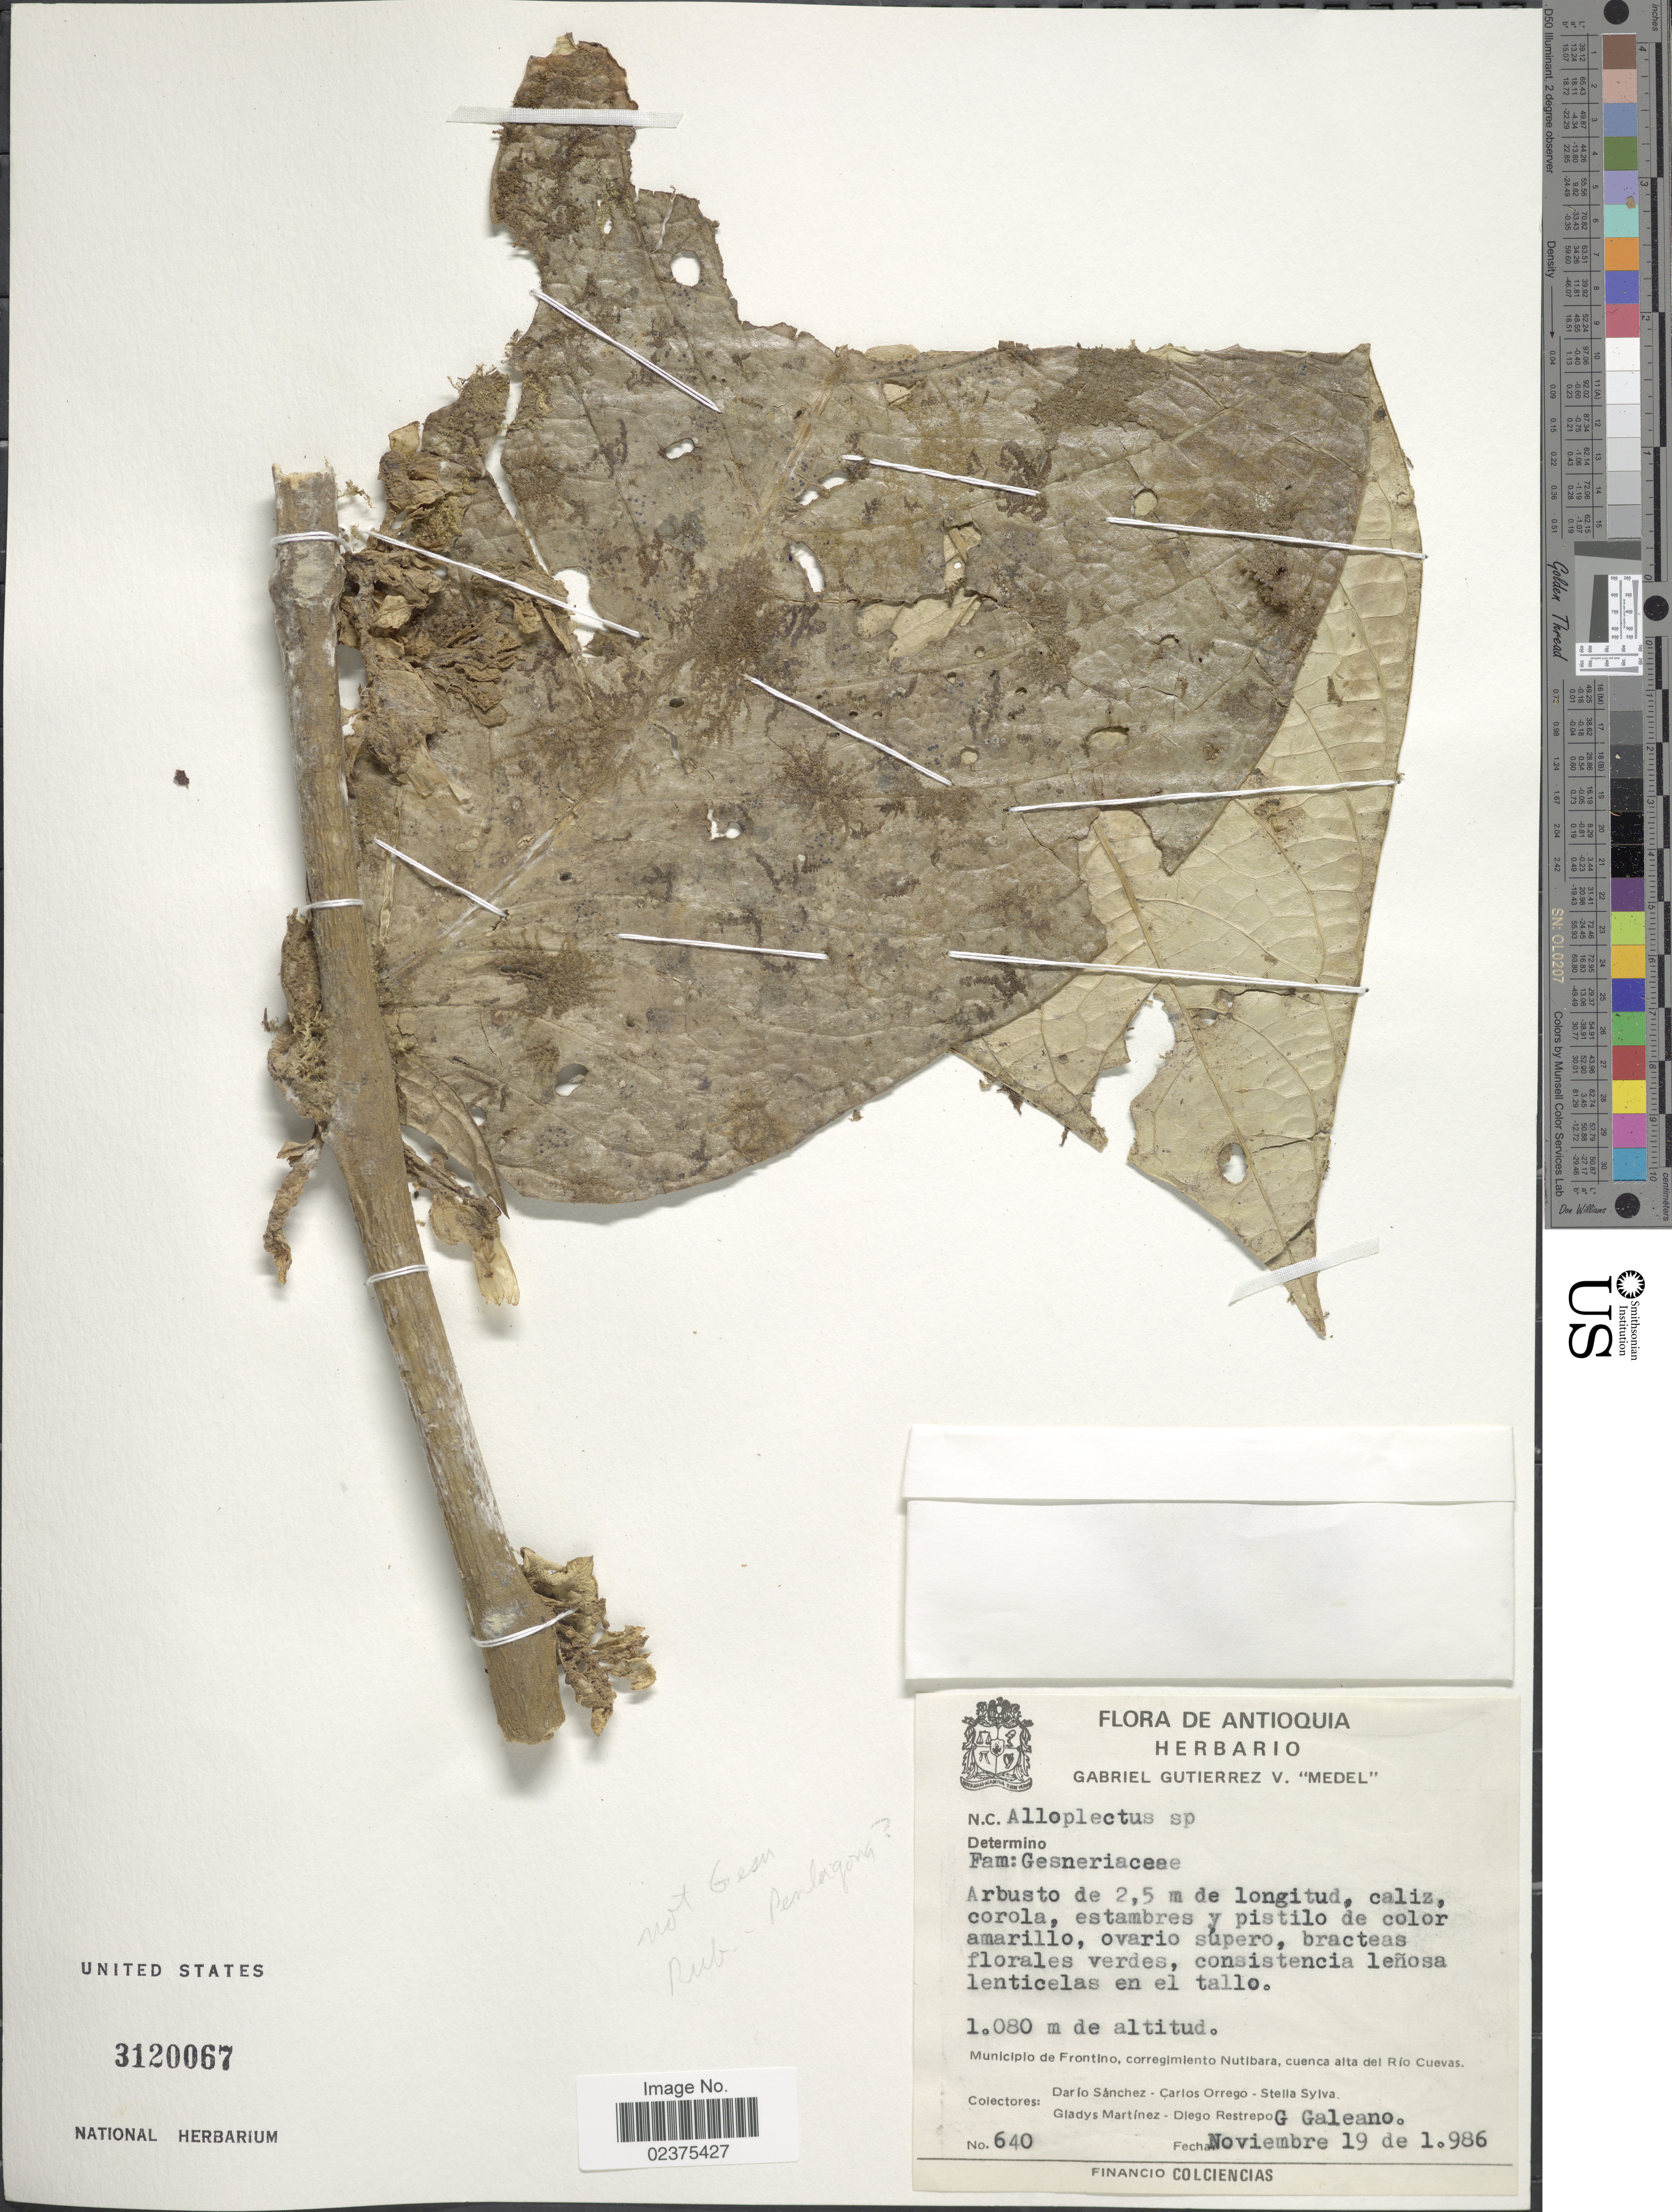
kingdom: Plantae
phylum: Tracheophyta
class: Magnoliopsida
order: Gentianales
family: Rubiaceae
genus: Pentagonia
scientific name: Pentagonia sp.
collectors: D. Sánchez, C. Orrego, S. Sylva, G. Martínez & et al.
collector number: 640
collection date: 1986-11-19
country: Colombia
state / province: Antioquia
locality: Municipio de Frontino, corregimiento Nutibara, cuenca alta del Rio Cuevas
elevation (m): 1080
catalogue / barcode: US 3120067